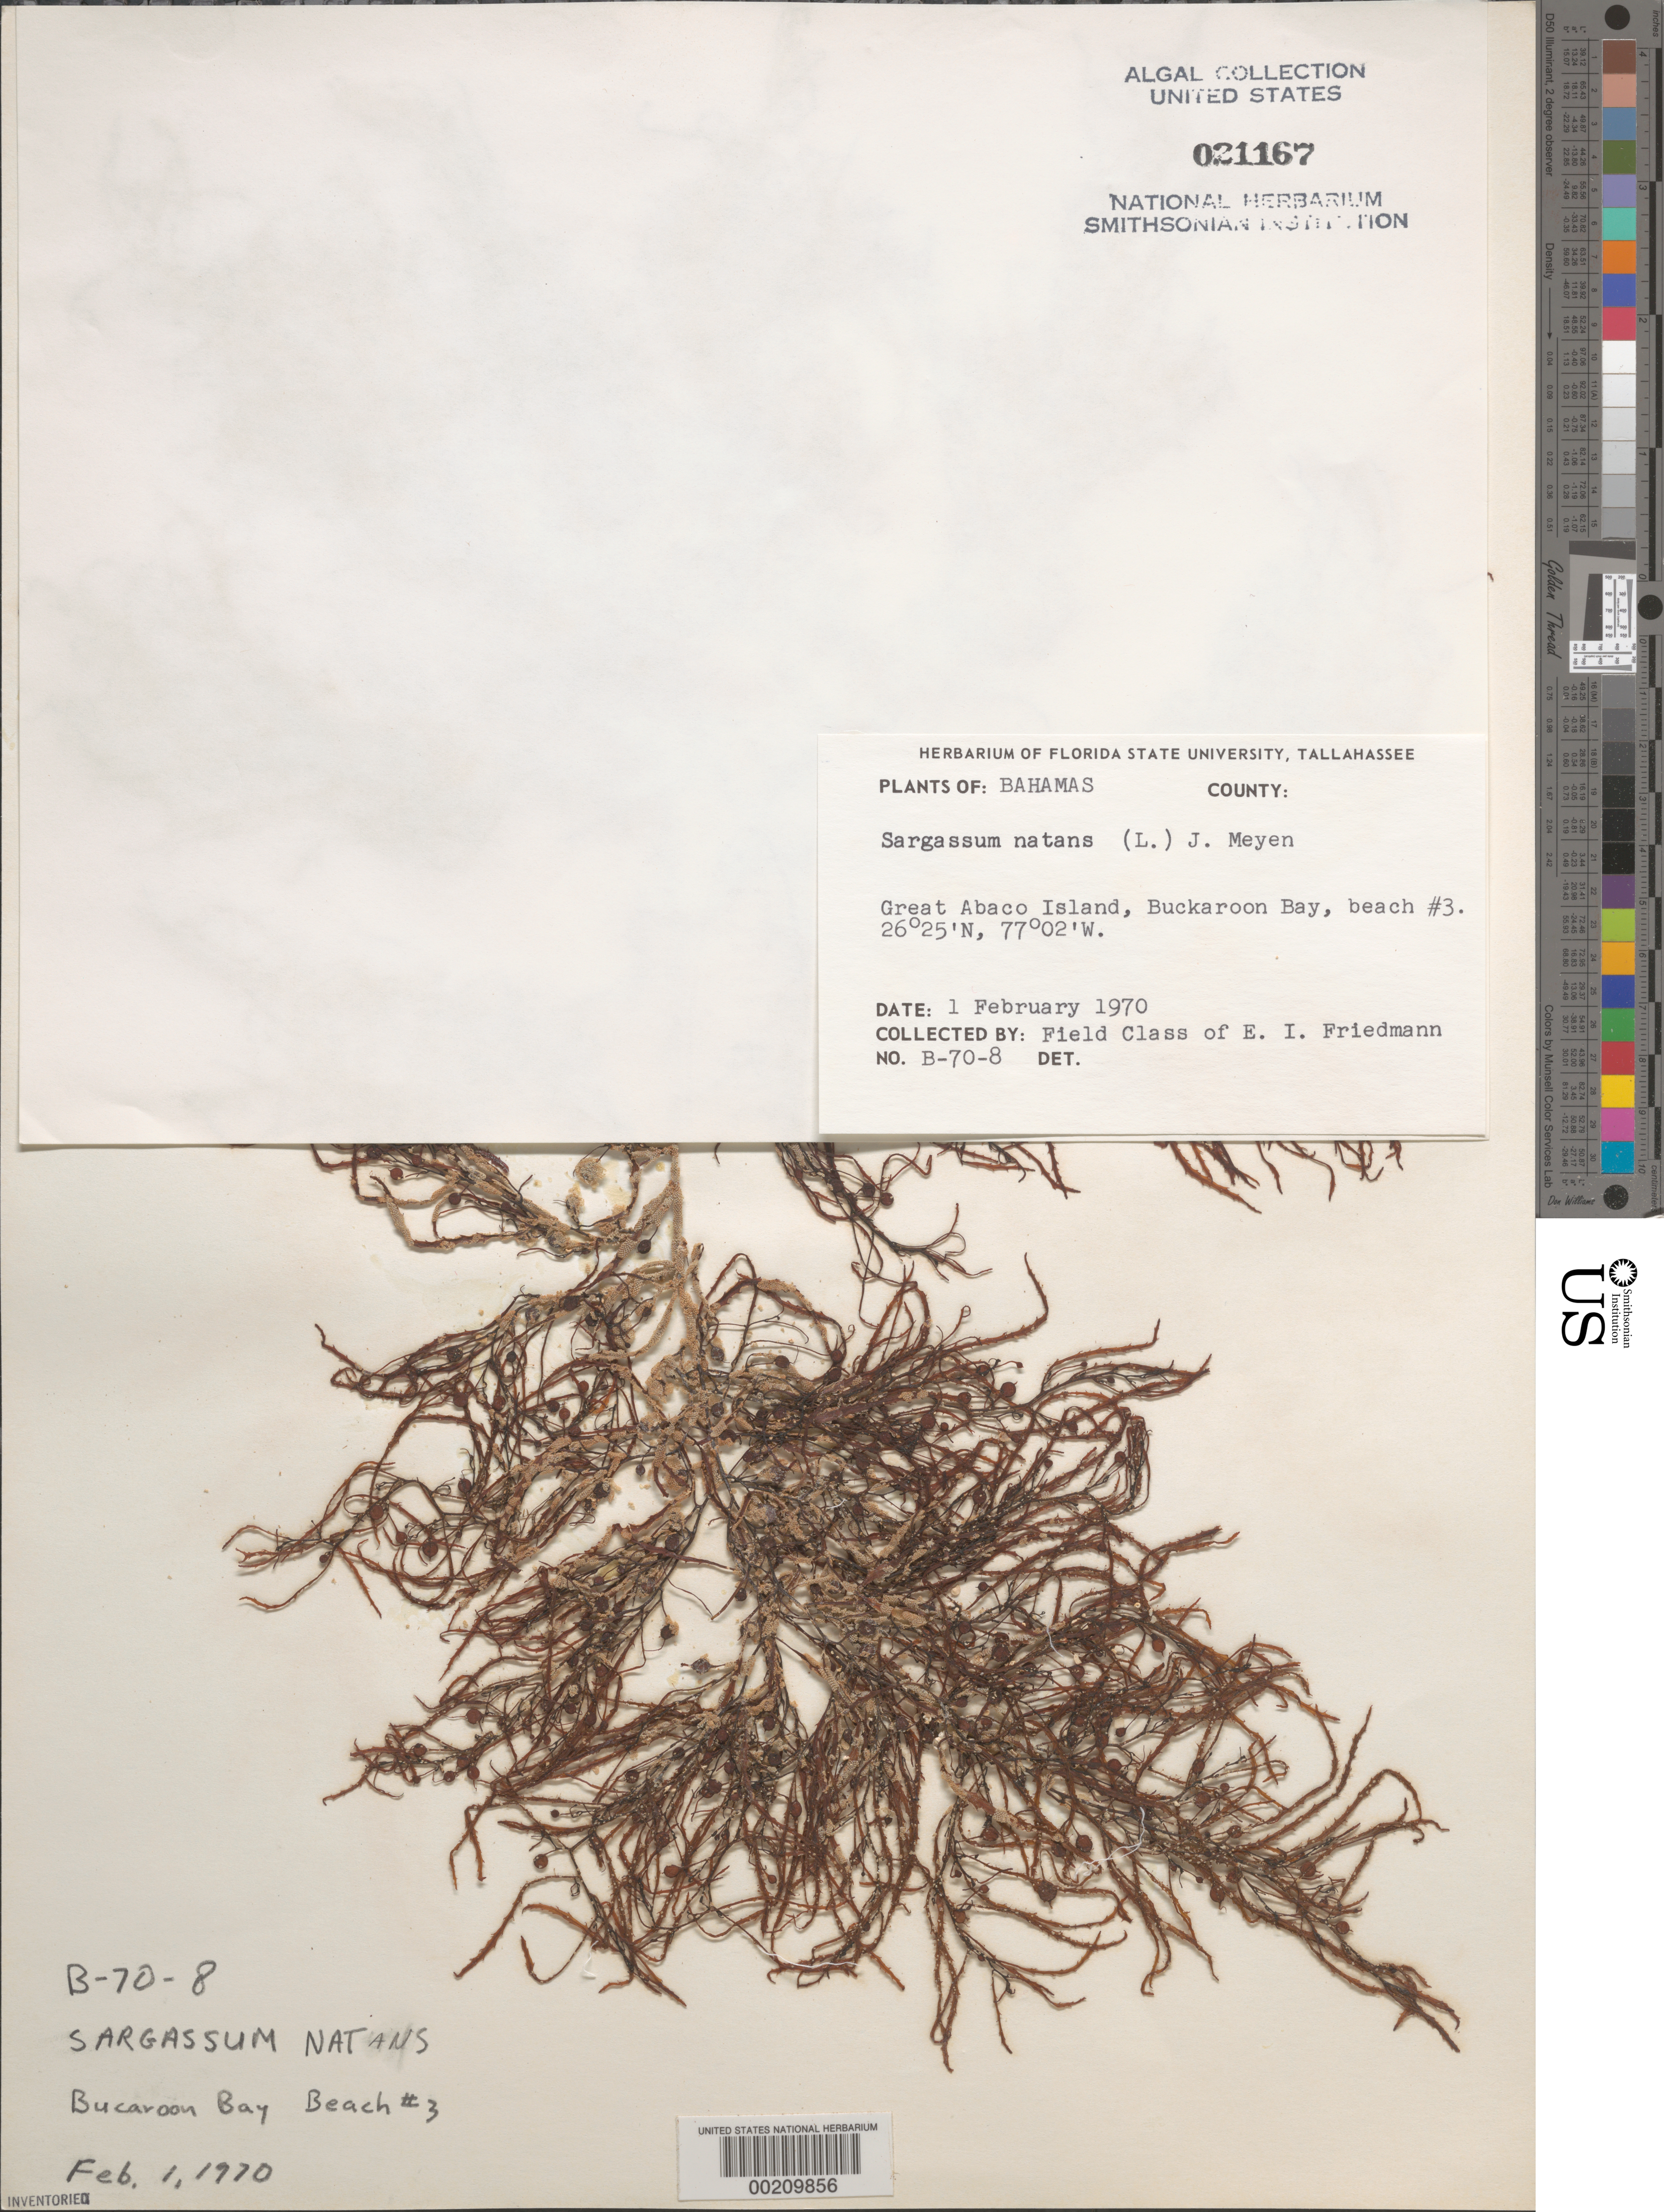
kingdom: Chromista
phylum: Ochrophyta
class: Phaeophyceae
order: Fucales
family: Sargassaceae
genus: Sargassum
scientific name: Sargassum natans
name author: (L.) Gaillon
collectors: E. Friedmann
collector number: B-70-8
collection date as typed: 01 Feb 1970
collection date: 1970-02-01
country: Bahamas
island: Great Abaco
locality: Buckaroon Bay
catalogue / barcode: US 21167